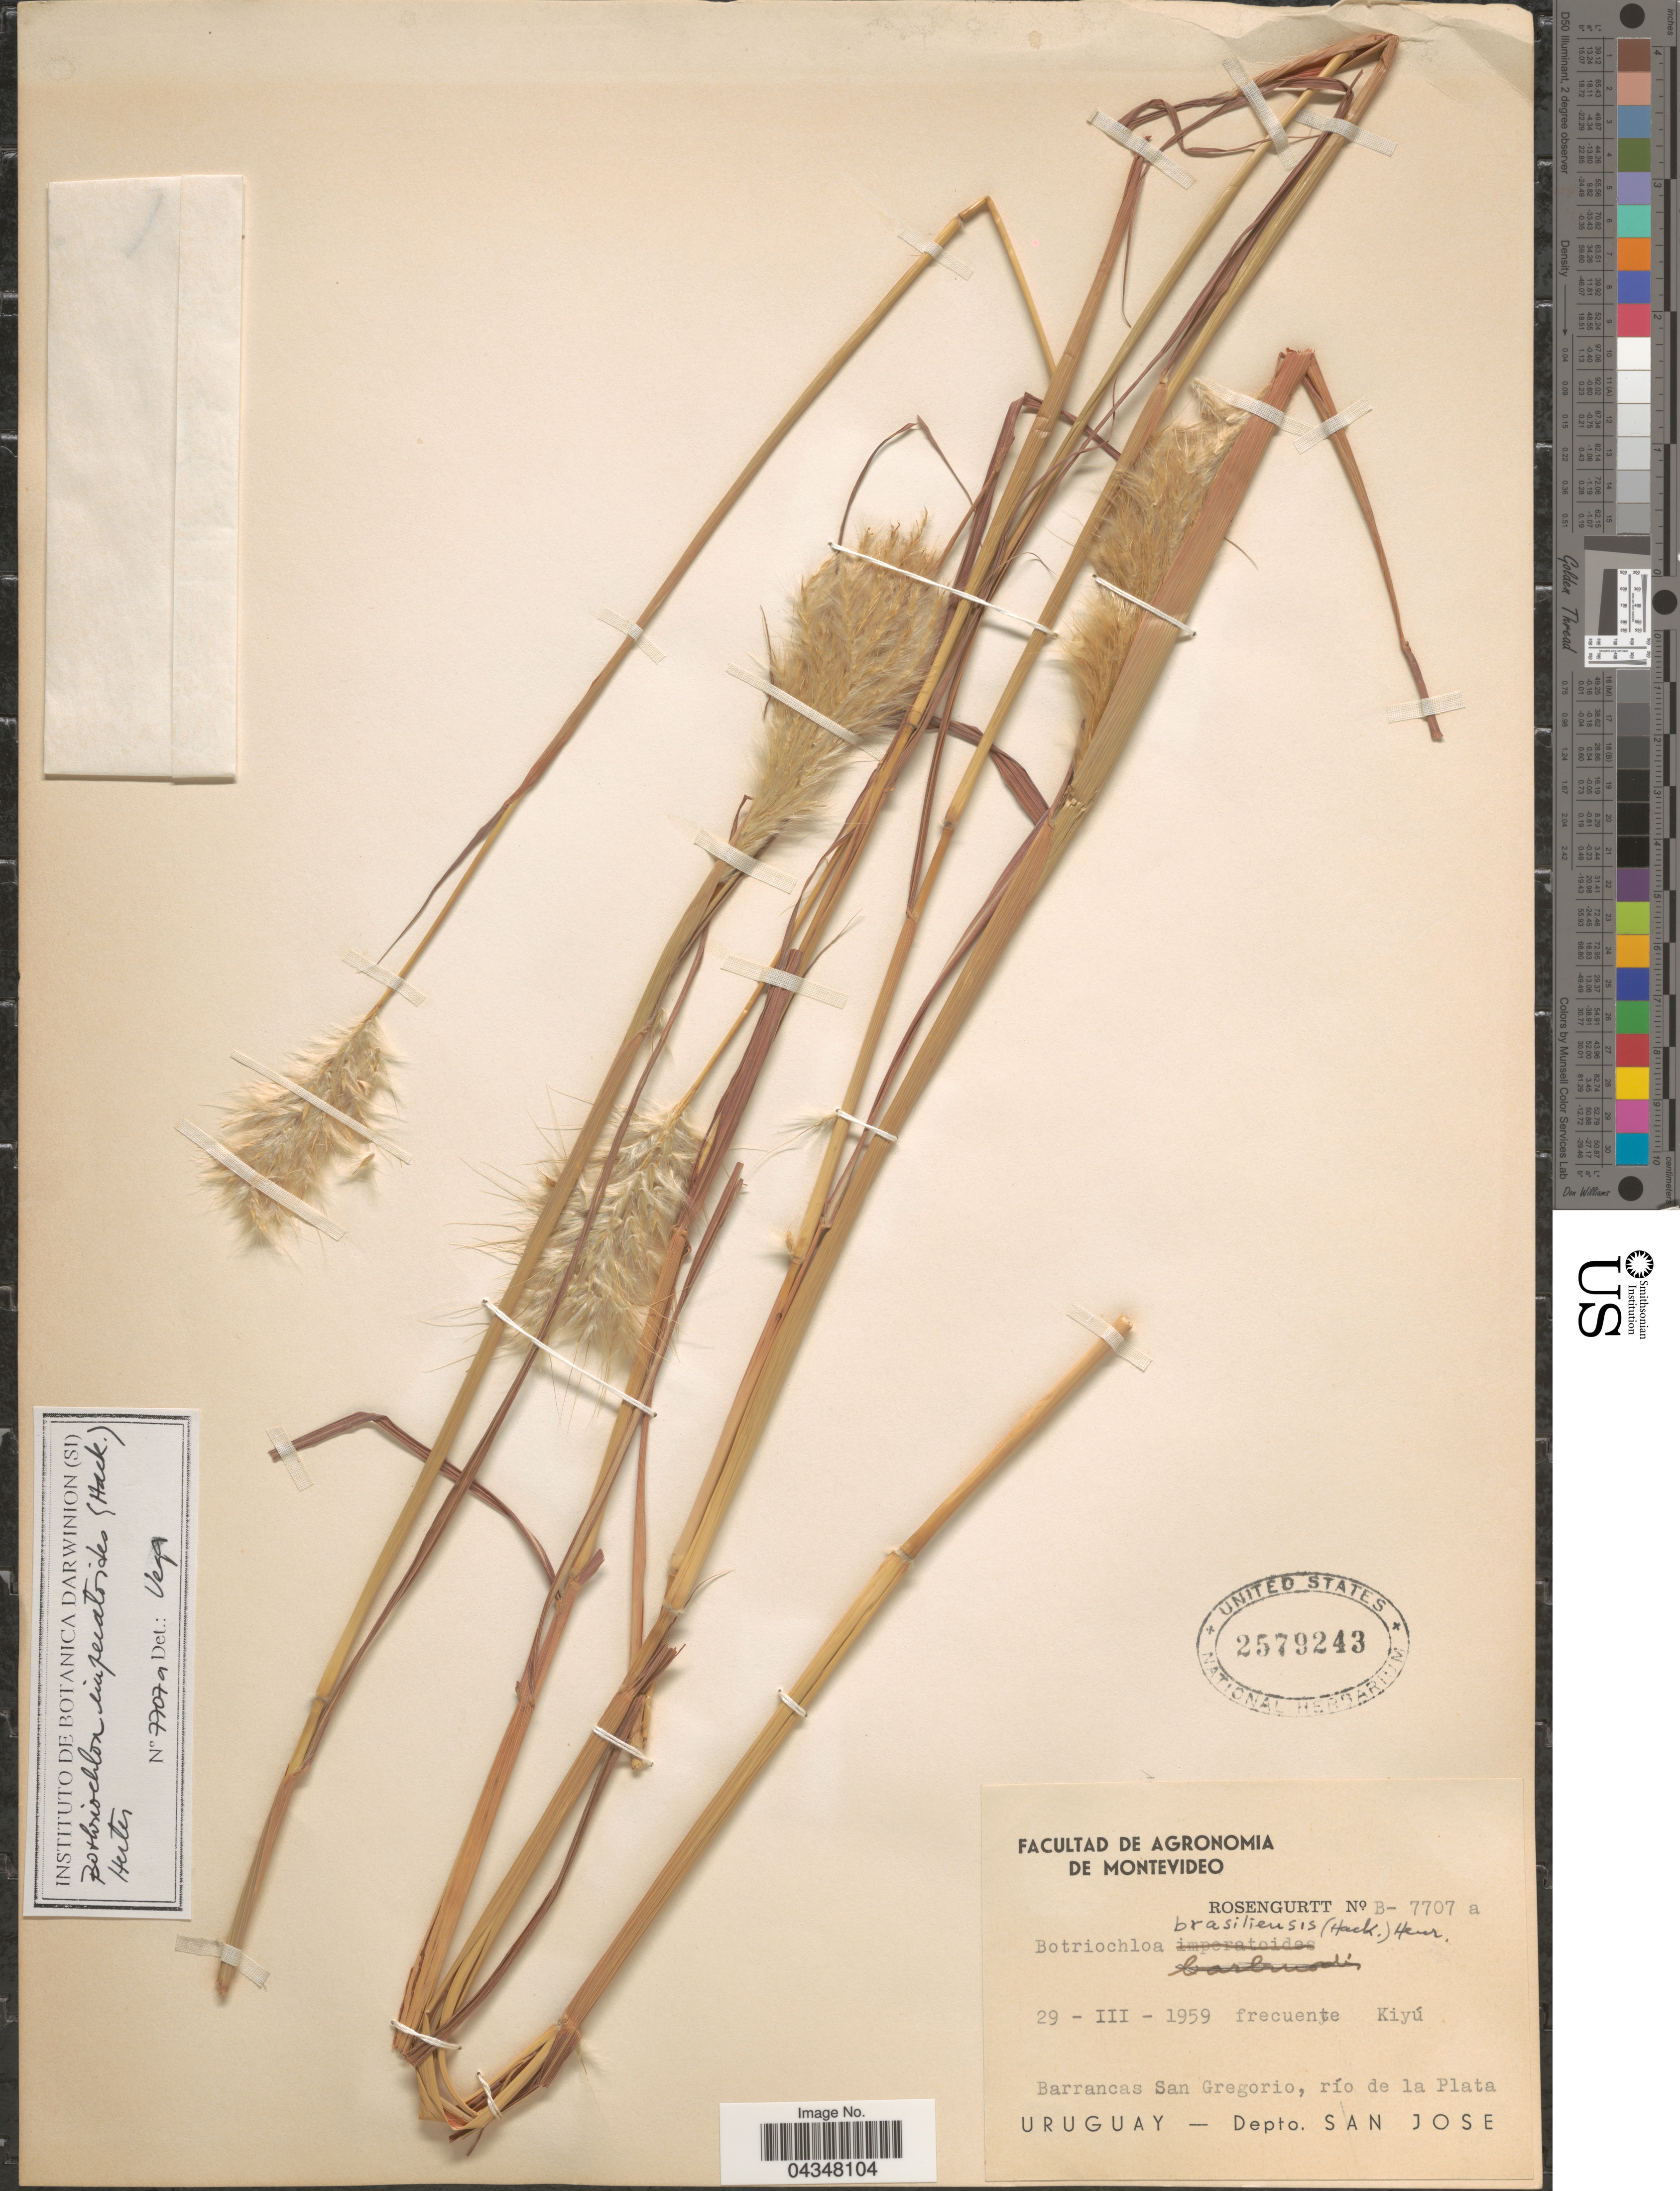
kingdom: Plantae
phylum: Tracheophyta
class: Liliopsida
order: Poales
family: Poaceae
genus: Bothriochloa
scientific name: Bothriochloa imperatoides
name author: (Hack.) Herter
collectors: Rosengurtt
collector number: B-7707a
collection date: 1959-03-29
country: Uruguay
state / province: San Jose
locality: Frecuente Kiyú. Barrancas San Gregorio, río de la Plata. Depto. San Jose.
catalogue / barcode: US 2579243